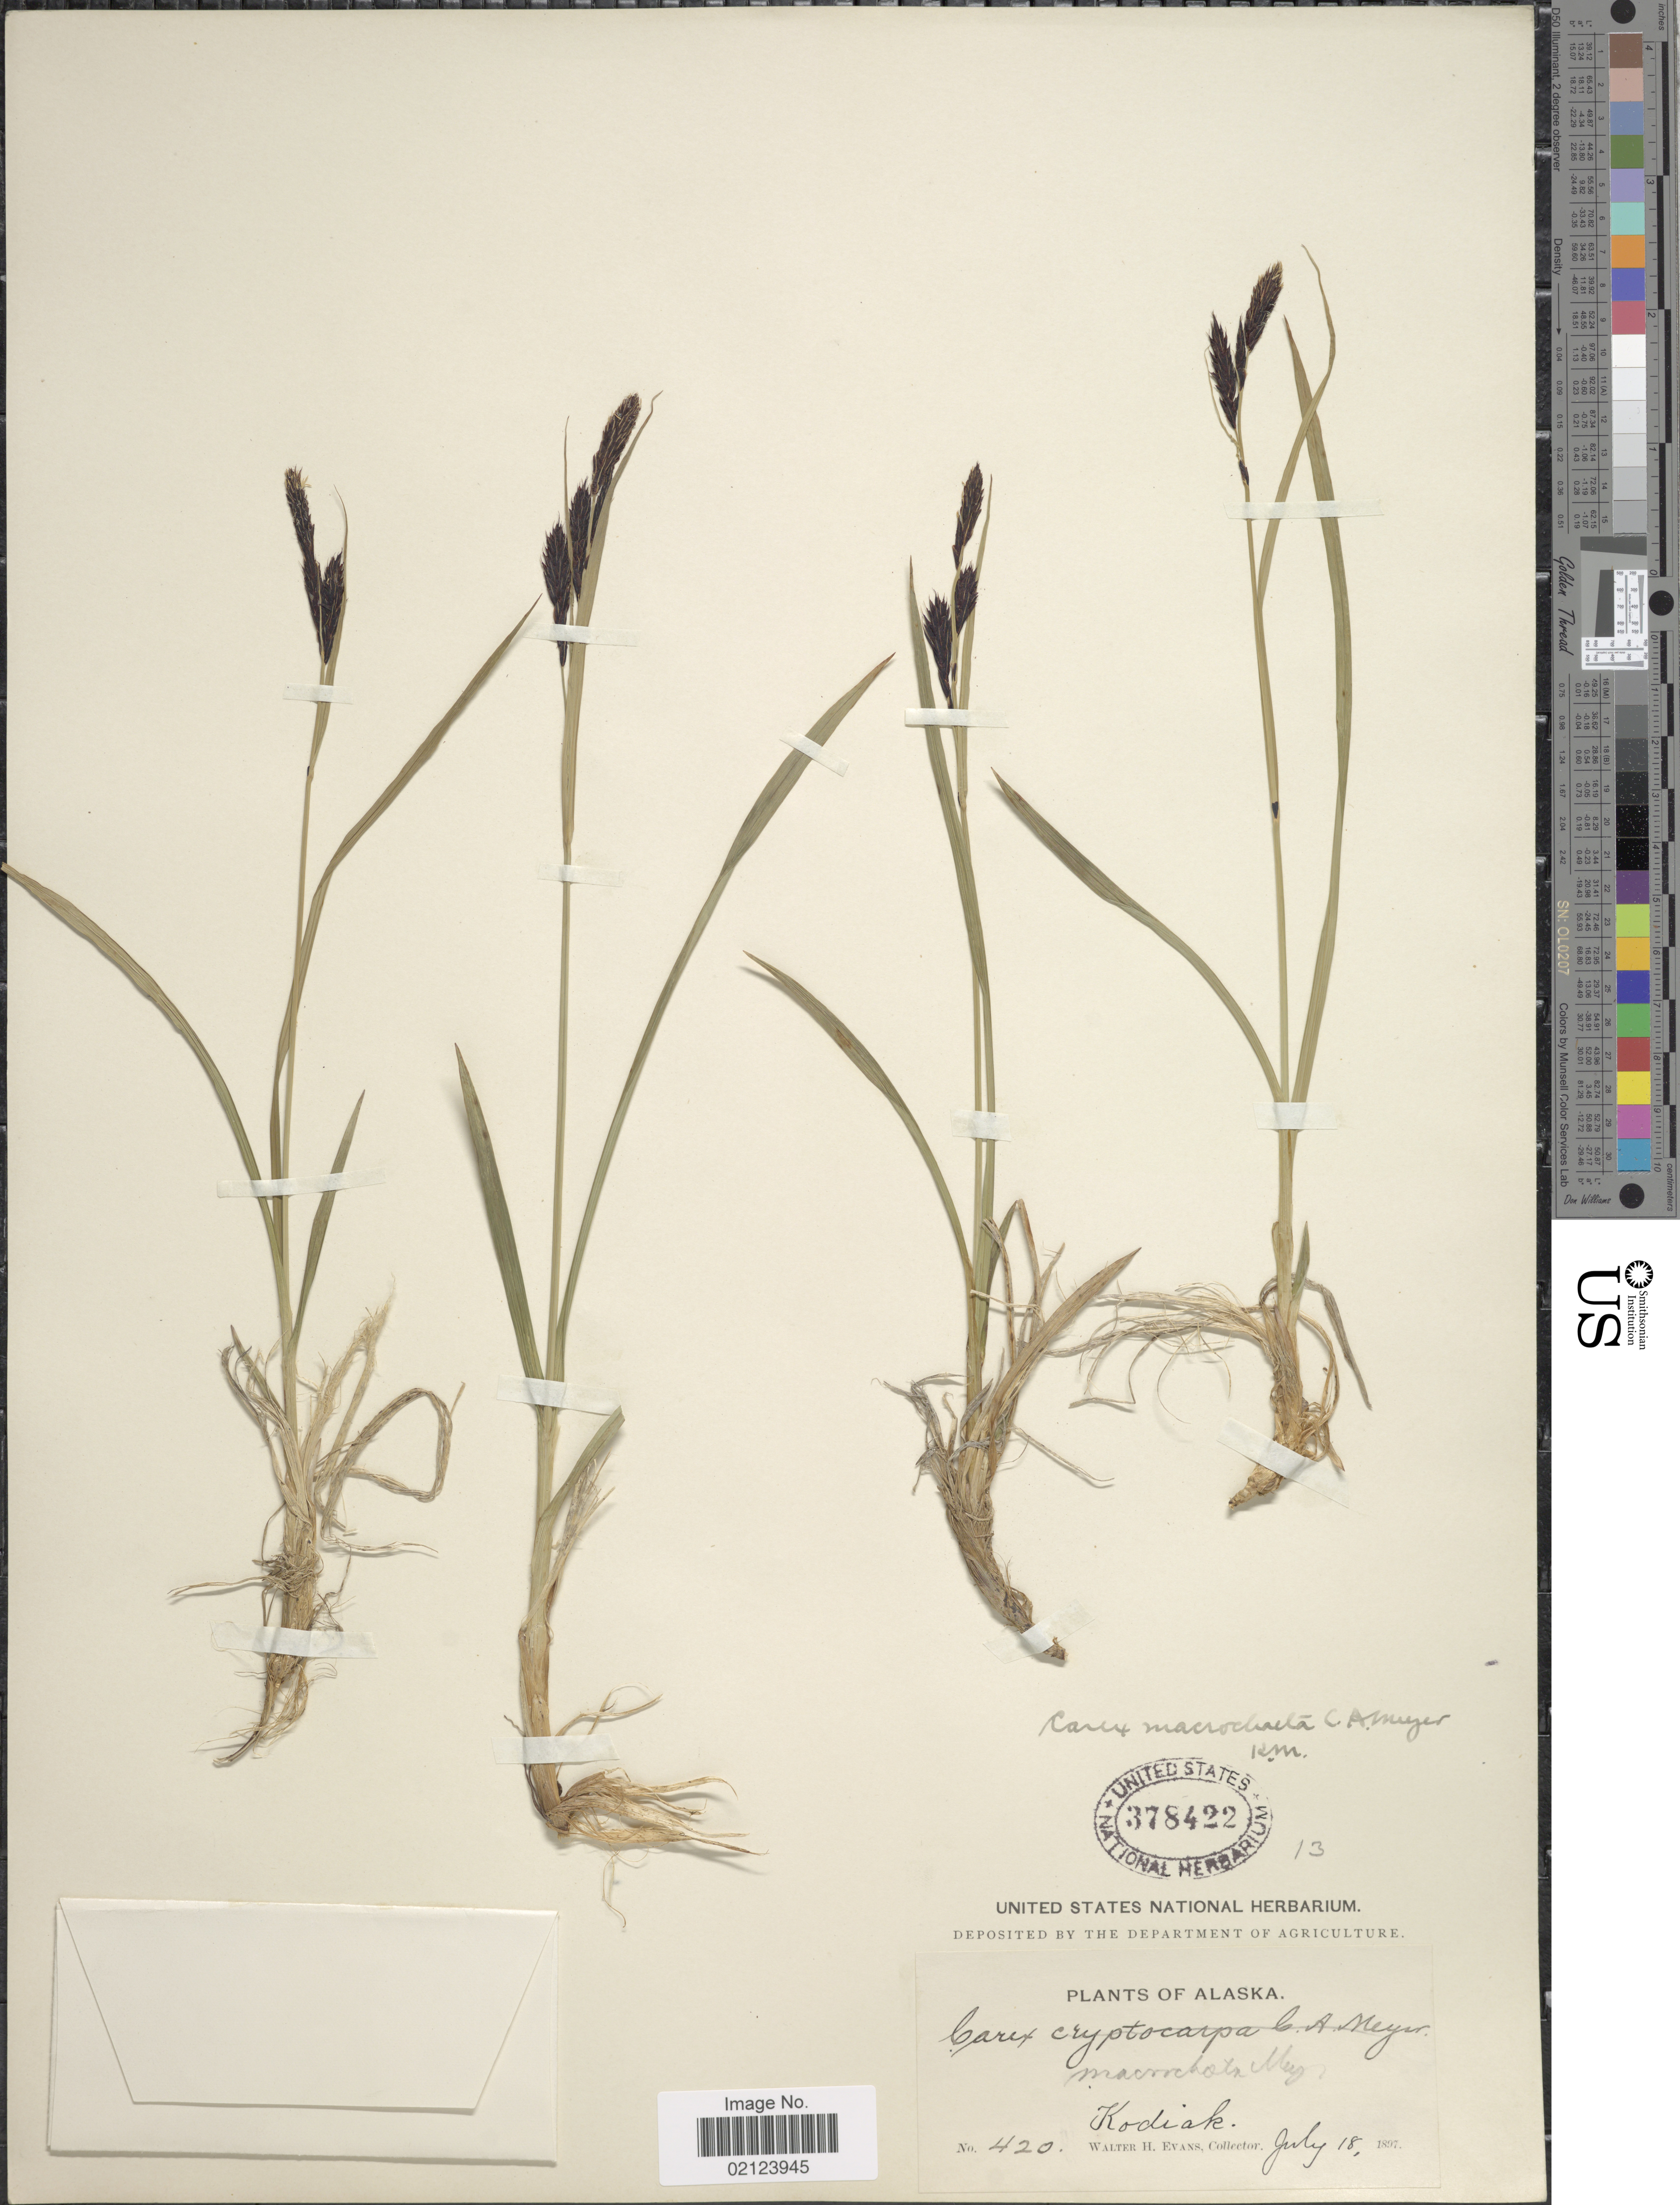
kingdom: Plantae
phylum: Tracheophyta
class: Liliopsida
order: Poales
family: Cyperaceae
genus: Carex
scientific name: Carex macrochaeta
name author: C.A. Mey.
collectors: W. H. Evans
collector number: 420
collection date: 1897-07-18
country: United States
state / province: Alaska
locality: Kodiak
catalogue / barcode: US 378422